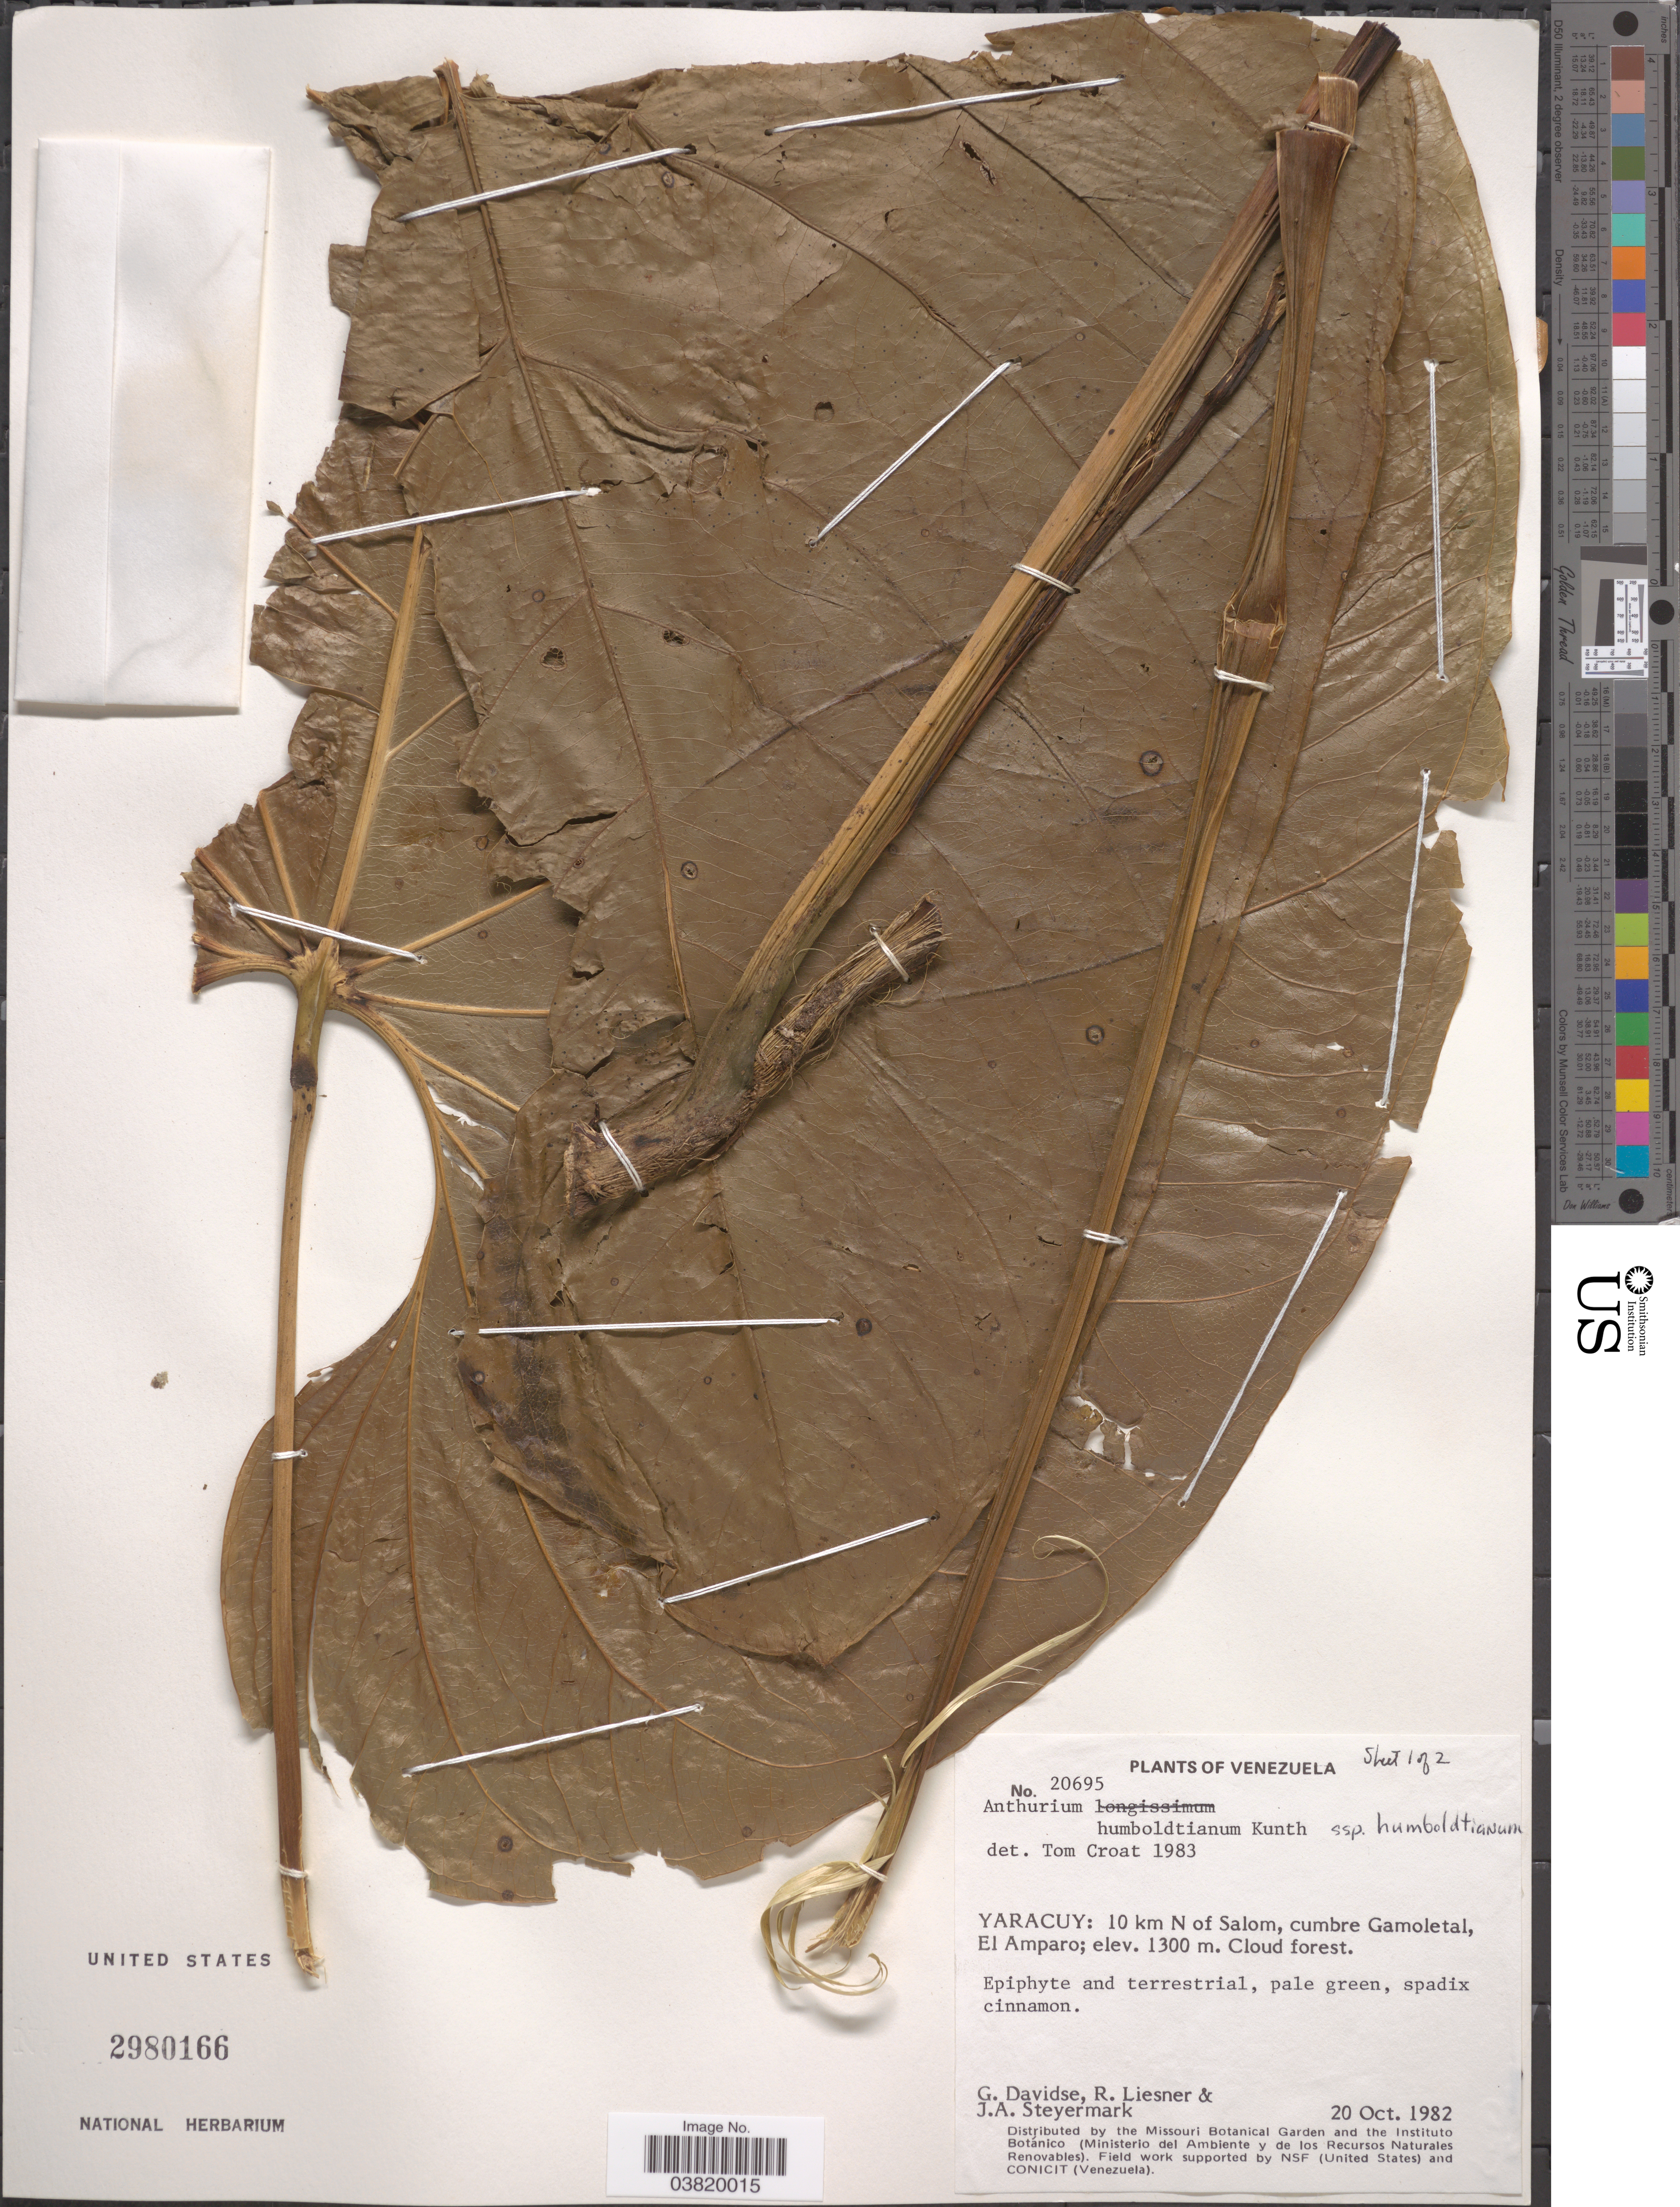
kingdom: Plantae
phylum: Tracheophyta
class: Liliopsida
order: Alismatales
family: Araceae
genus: Anthurium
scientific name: Anthurium humboldtianum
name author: Kunth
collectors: G. Davidse, R. L. Liesner & J. Steyermark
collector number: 20695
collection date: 1982-10-20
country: Venezuela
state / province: Yaracuy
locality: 10 km N of Salom, cumbre Gamoletal, El Amparo.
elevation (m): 1300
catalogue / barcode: US 2980166